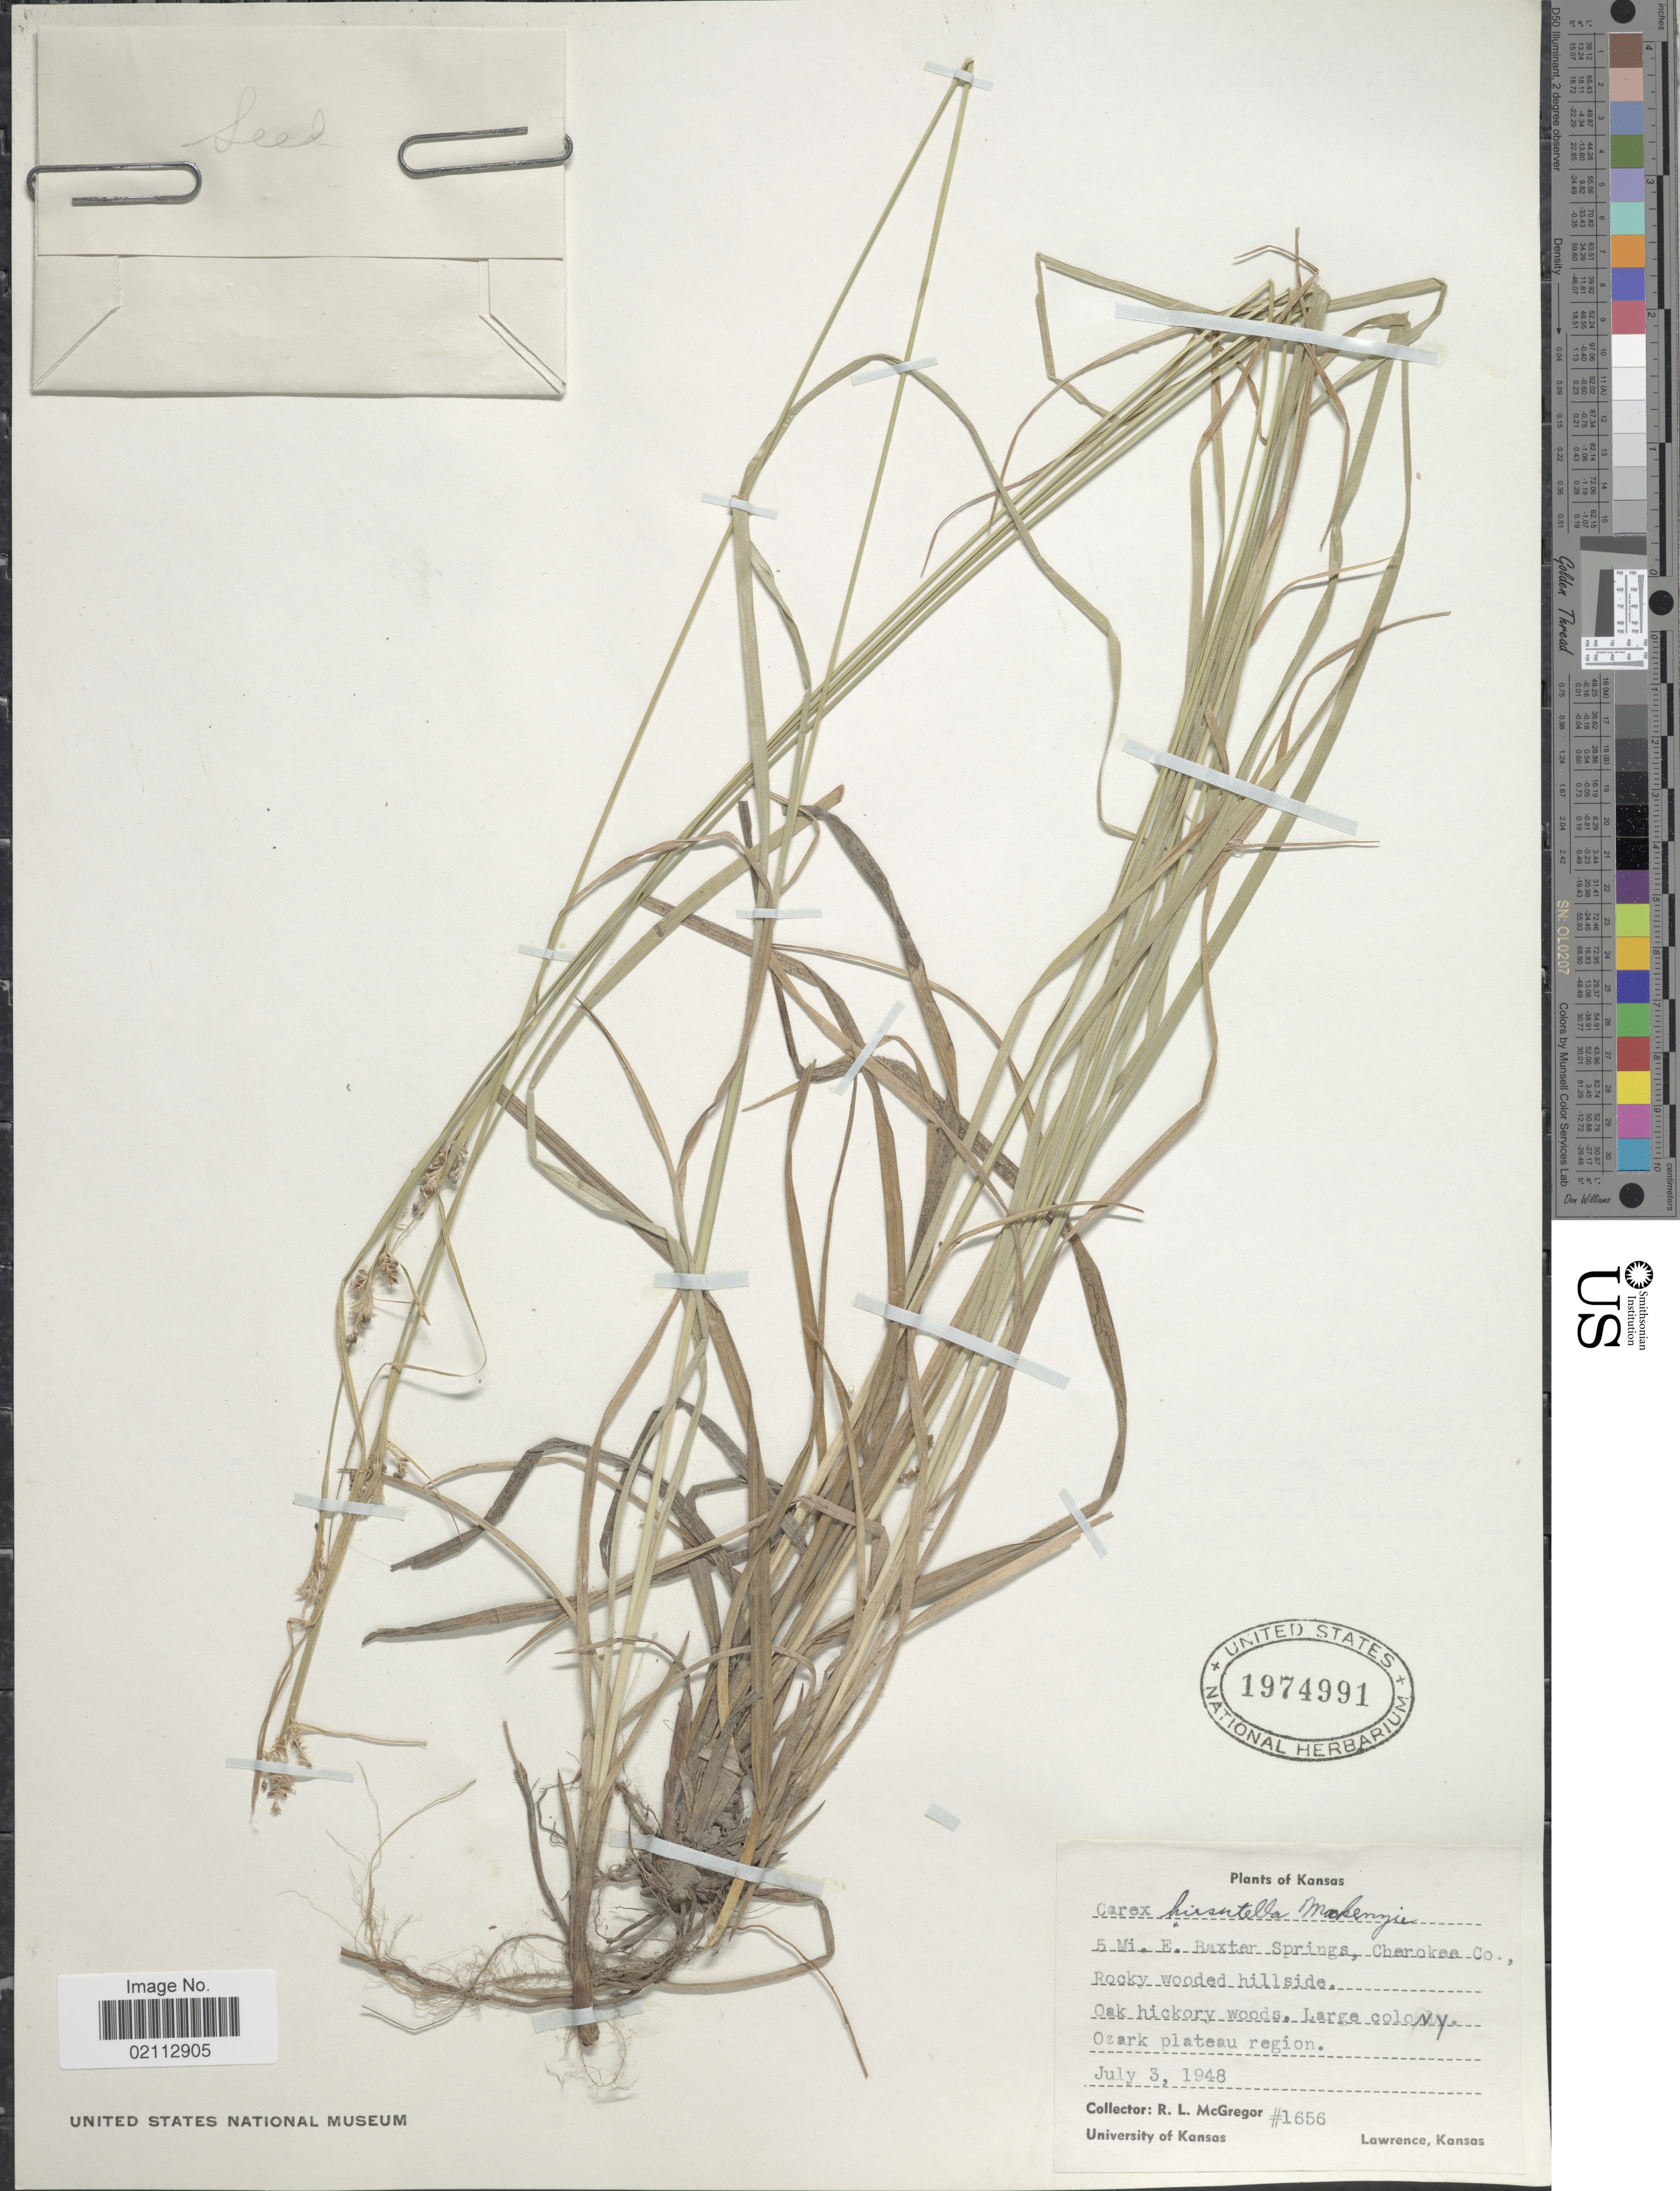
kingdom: Plantae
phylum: Tracheophyta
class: Liliopsida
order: Poales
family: Cyperaceae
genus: Carex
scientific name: Carex hirsutella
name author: Mack.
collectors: R. McGregor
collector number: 1656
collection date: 1948-07-03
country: United States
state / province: Kansas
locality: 5 Mi. E. Baxter Springs, Cherokee Co., Rocky wooded hillside. Oak hickory woods. Large Colony. Ozark plateau region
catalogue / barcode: US 1974991